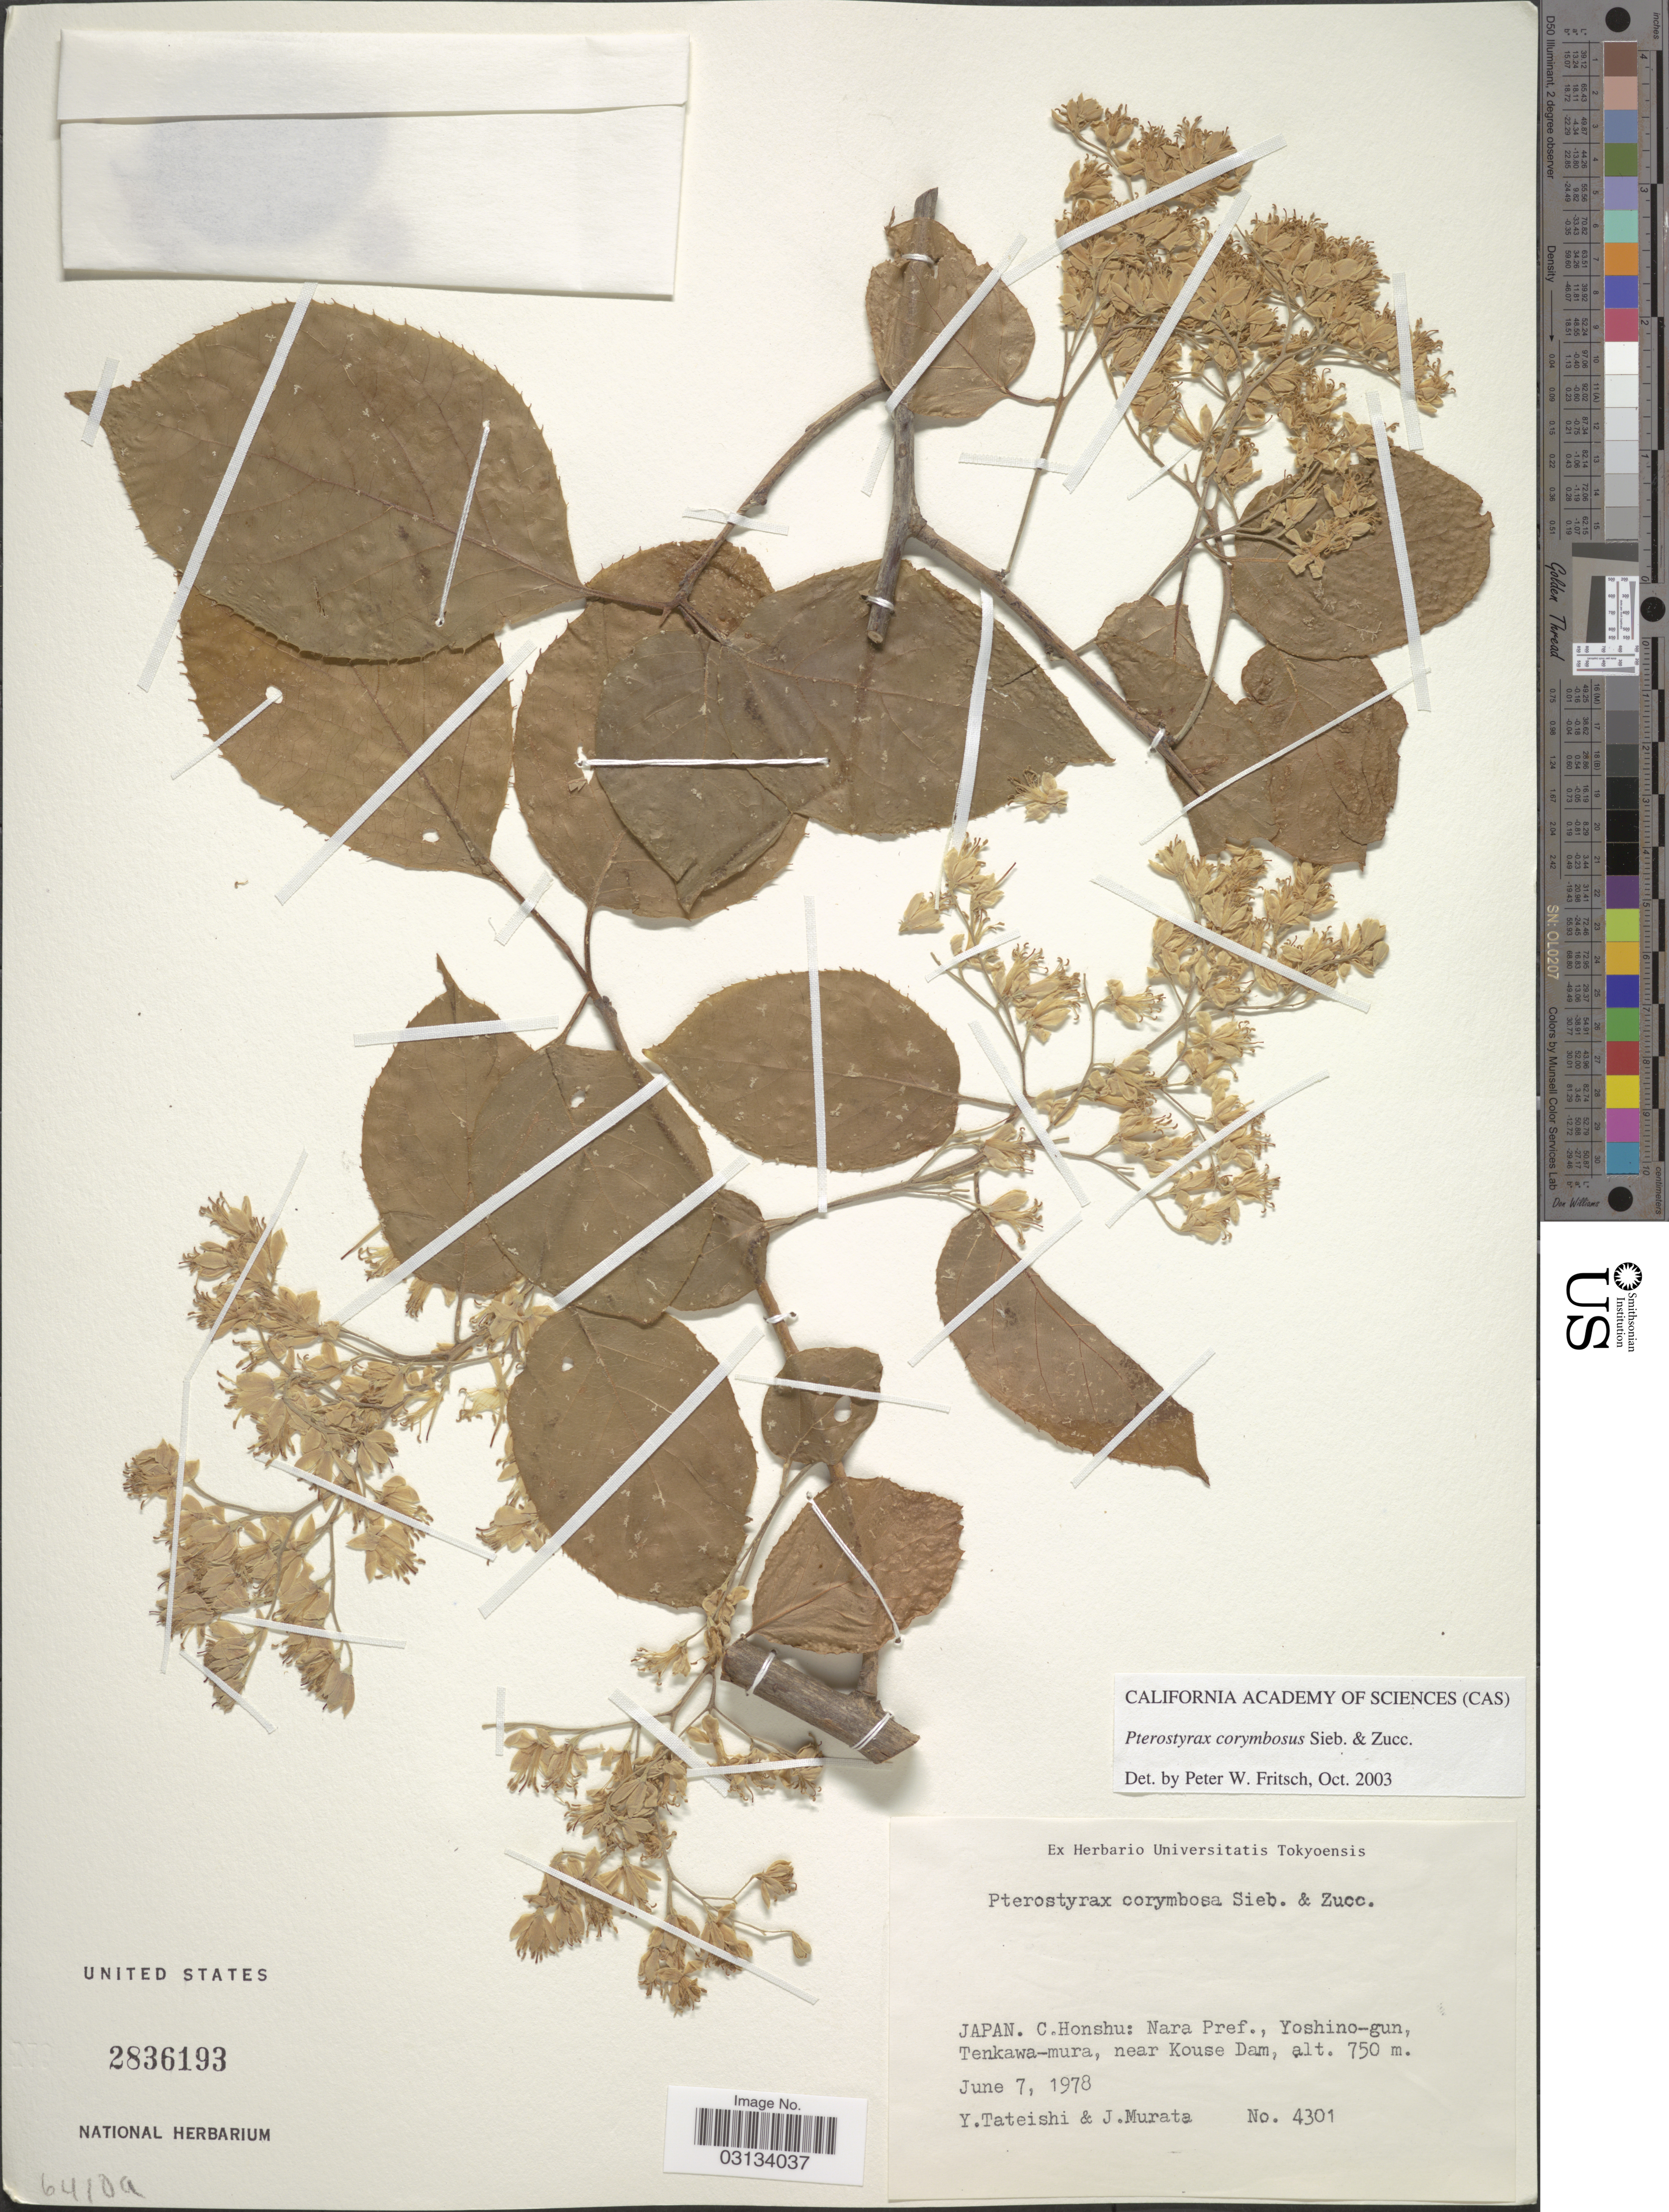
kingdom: Plantae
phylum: Tracheophyta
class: Magnoliopsida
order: Ericales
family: Styracaceae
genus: Pterostyrax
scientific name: Pterostyrax corymbosus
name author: Siebold & Zucc.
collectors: Y. Tateishi & J. Murata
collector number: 4301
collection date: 1978-06-07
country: Japan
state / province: Nara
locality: C. Honshu: Nara Pref., Yoshino-gun, Tenkawa-mura, near Kouse Dam.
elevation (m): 750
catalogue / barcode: US 2836193